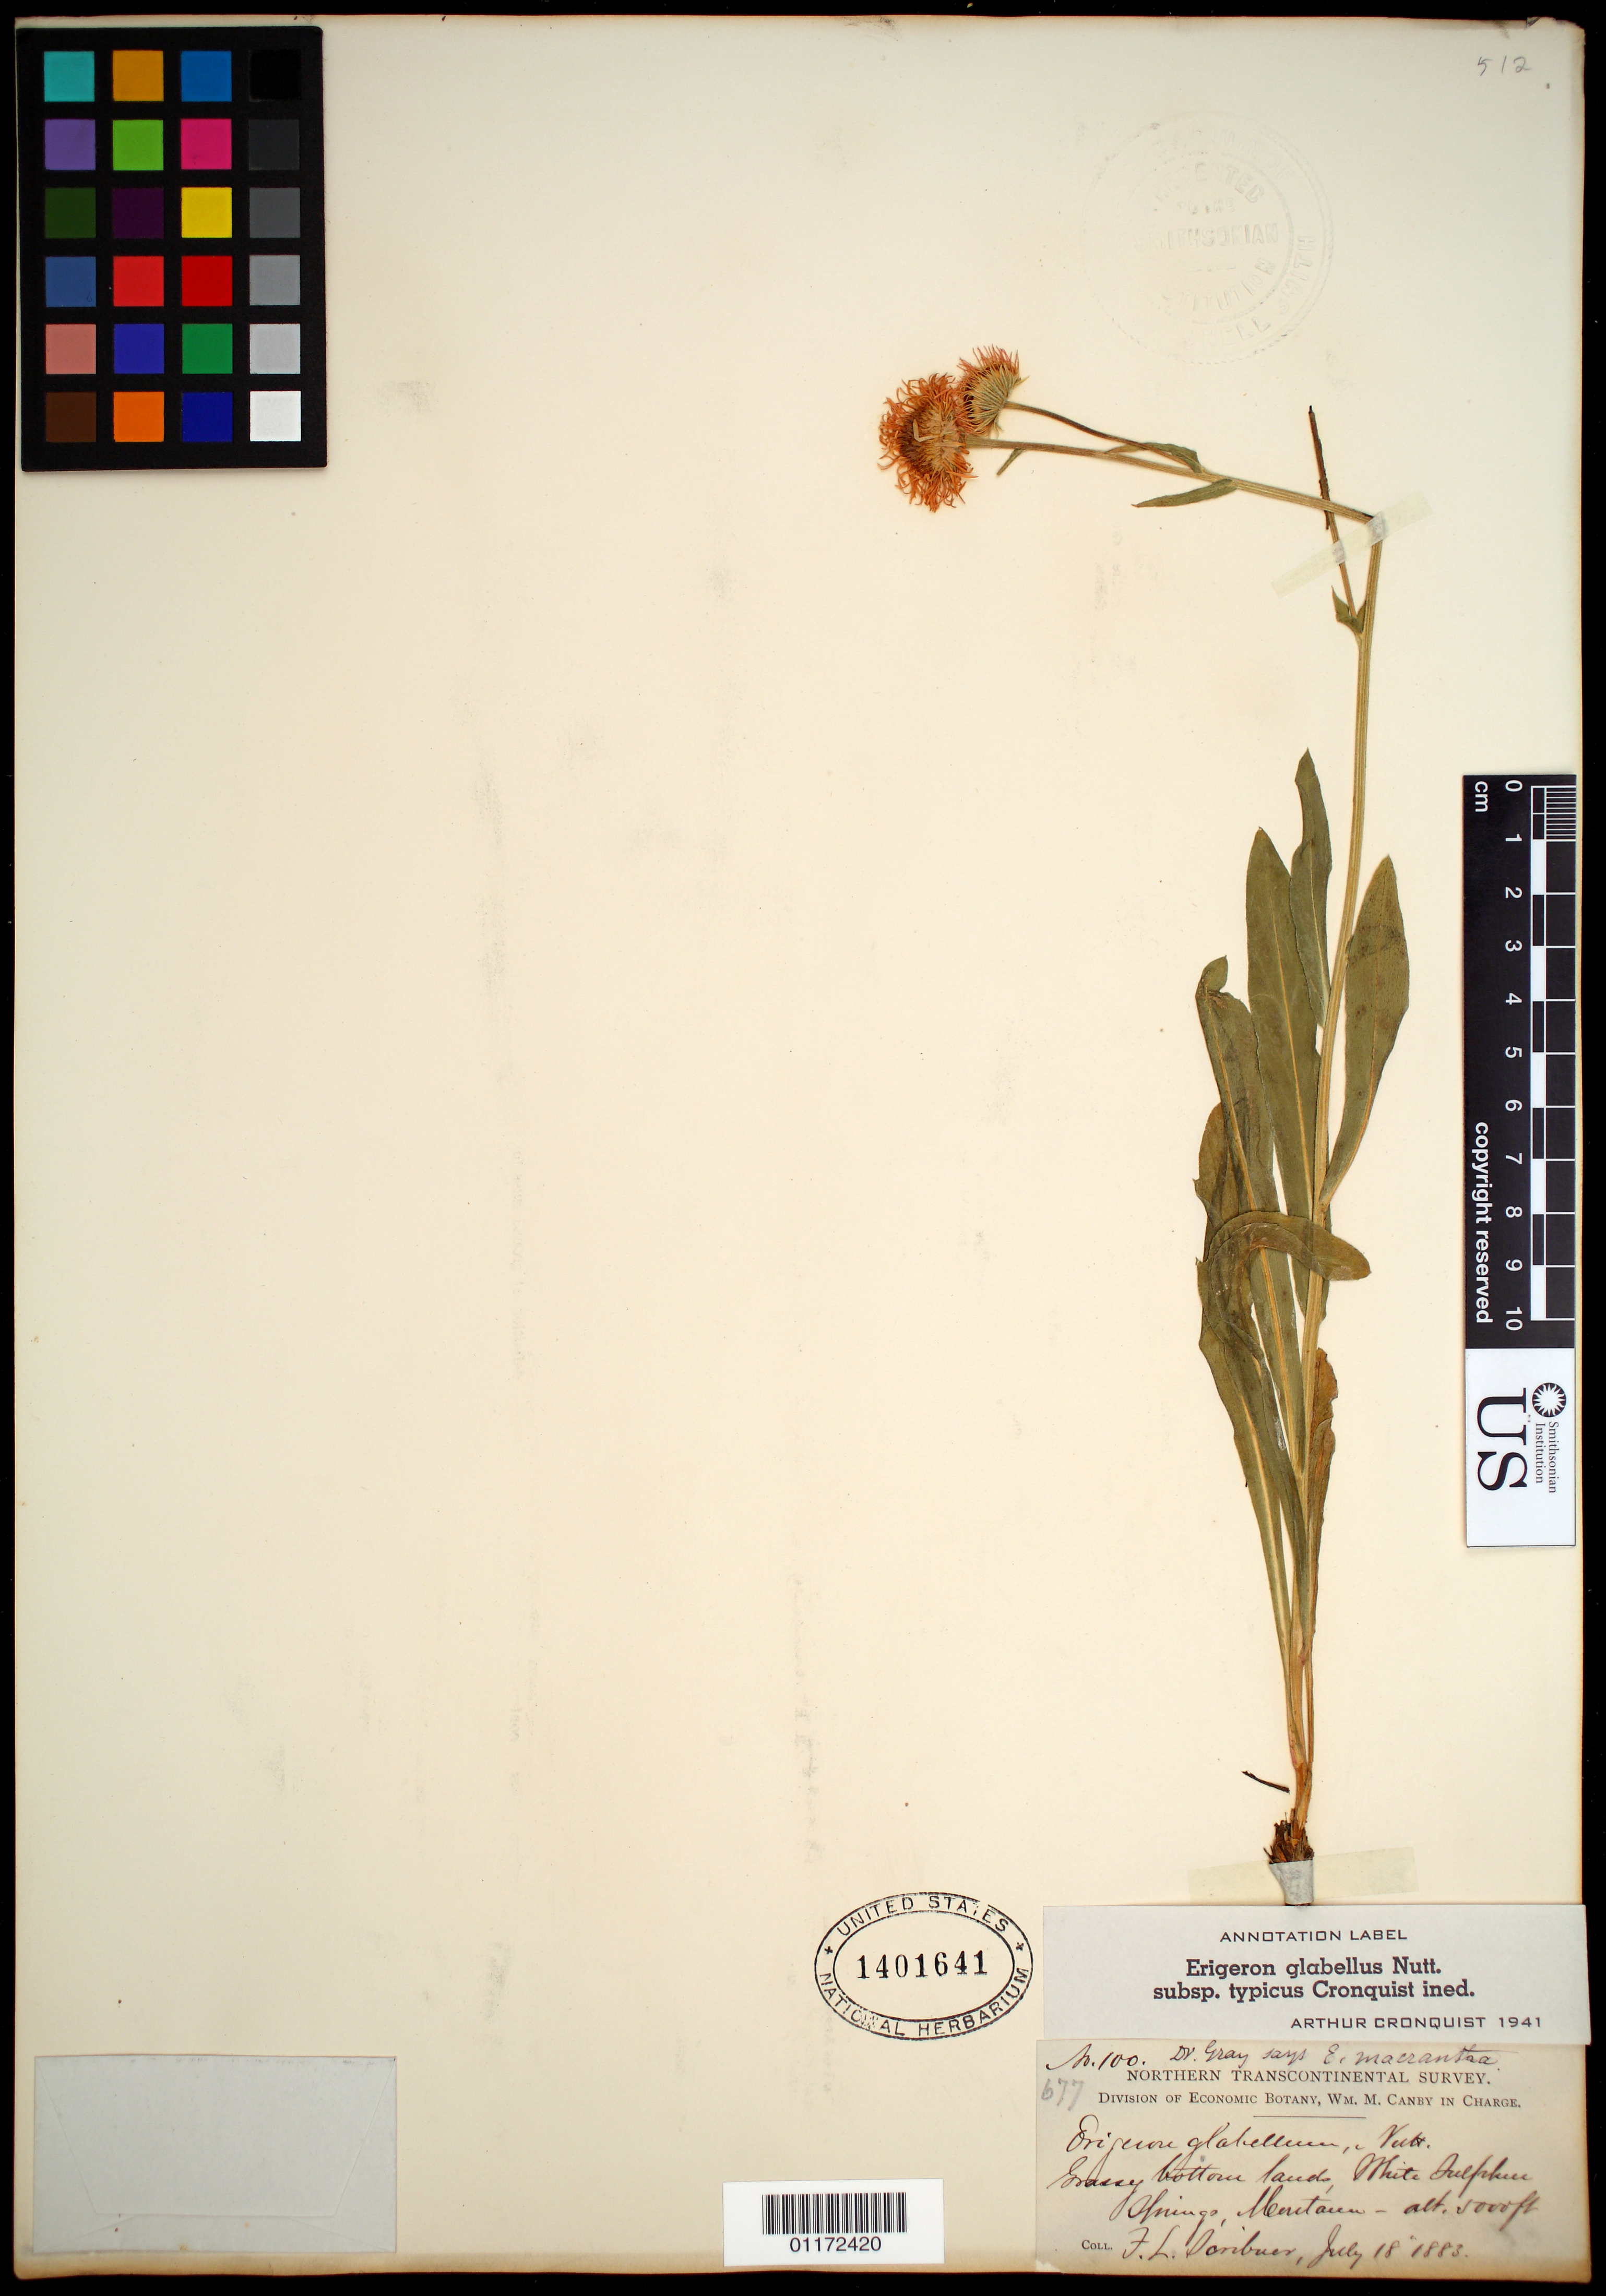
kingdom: Plantae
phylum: Tracheophyta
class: Magnoliopsida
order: Asterales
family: Asteraceae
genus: Erigeron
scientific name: Erigeron glabellus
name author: Nutt.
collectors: F. L. Scribner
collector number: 100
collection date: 1883-07-18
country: United States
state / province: Montana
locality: Grassy bottom lands, White Sulphur Springs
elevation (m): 1524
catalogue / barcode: US 1401641